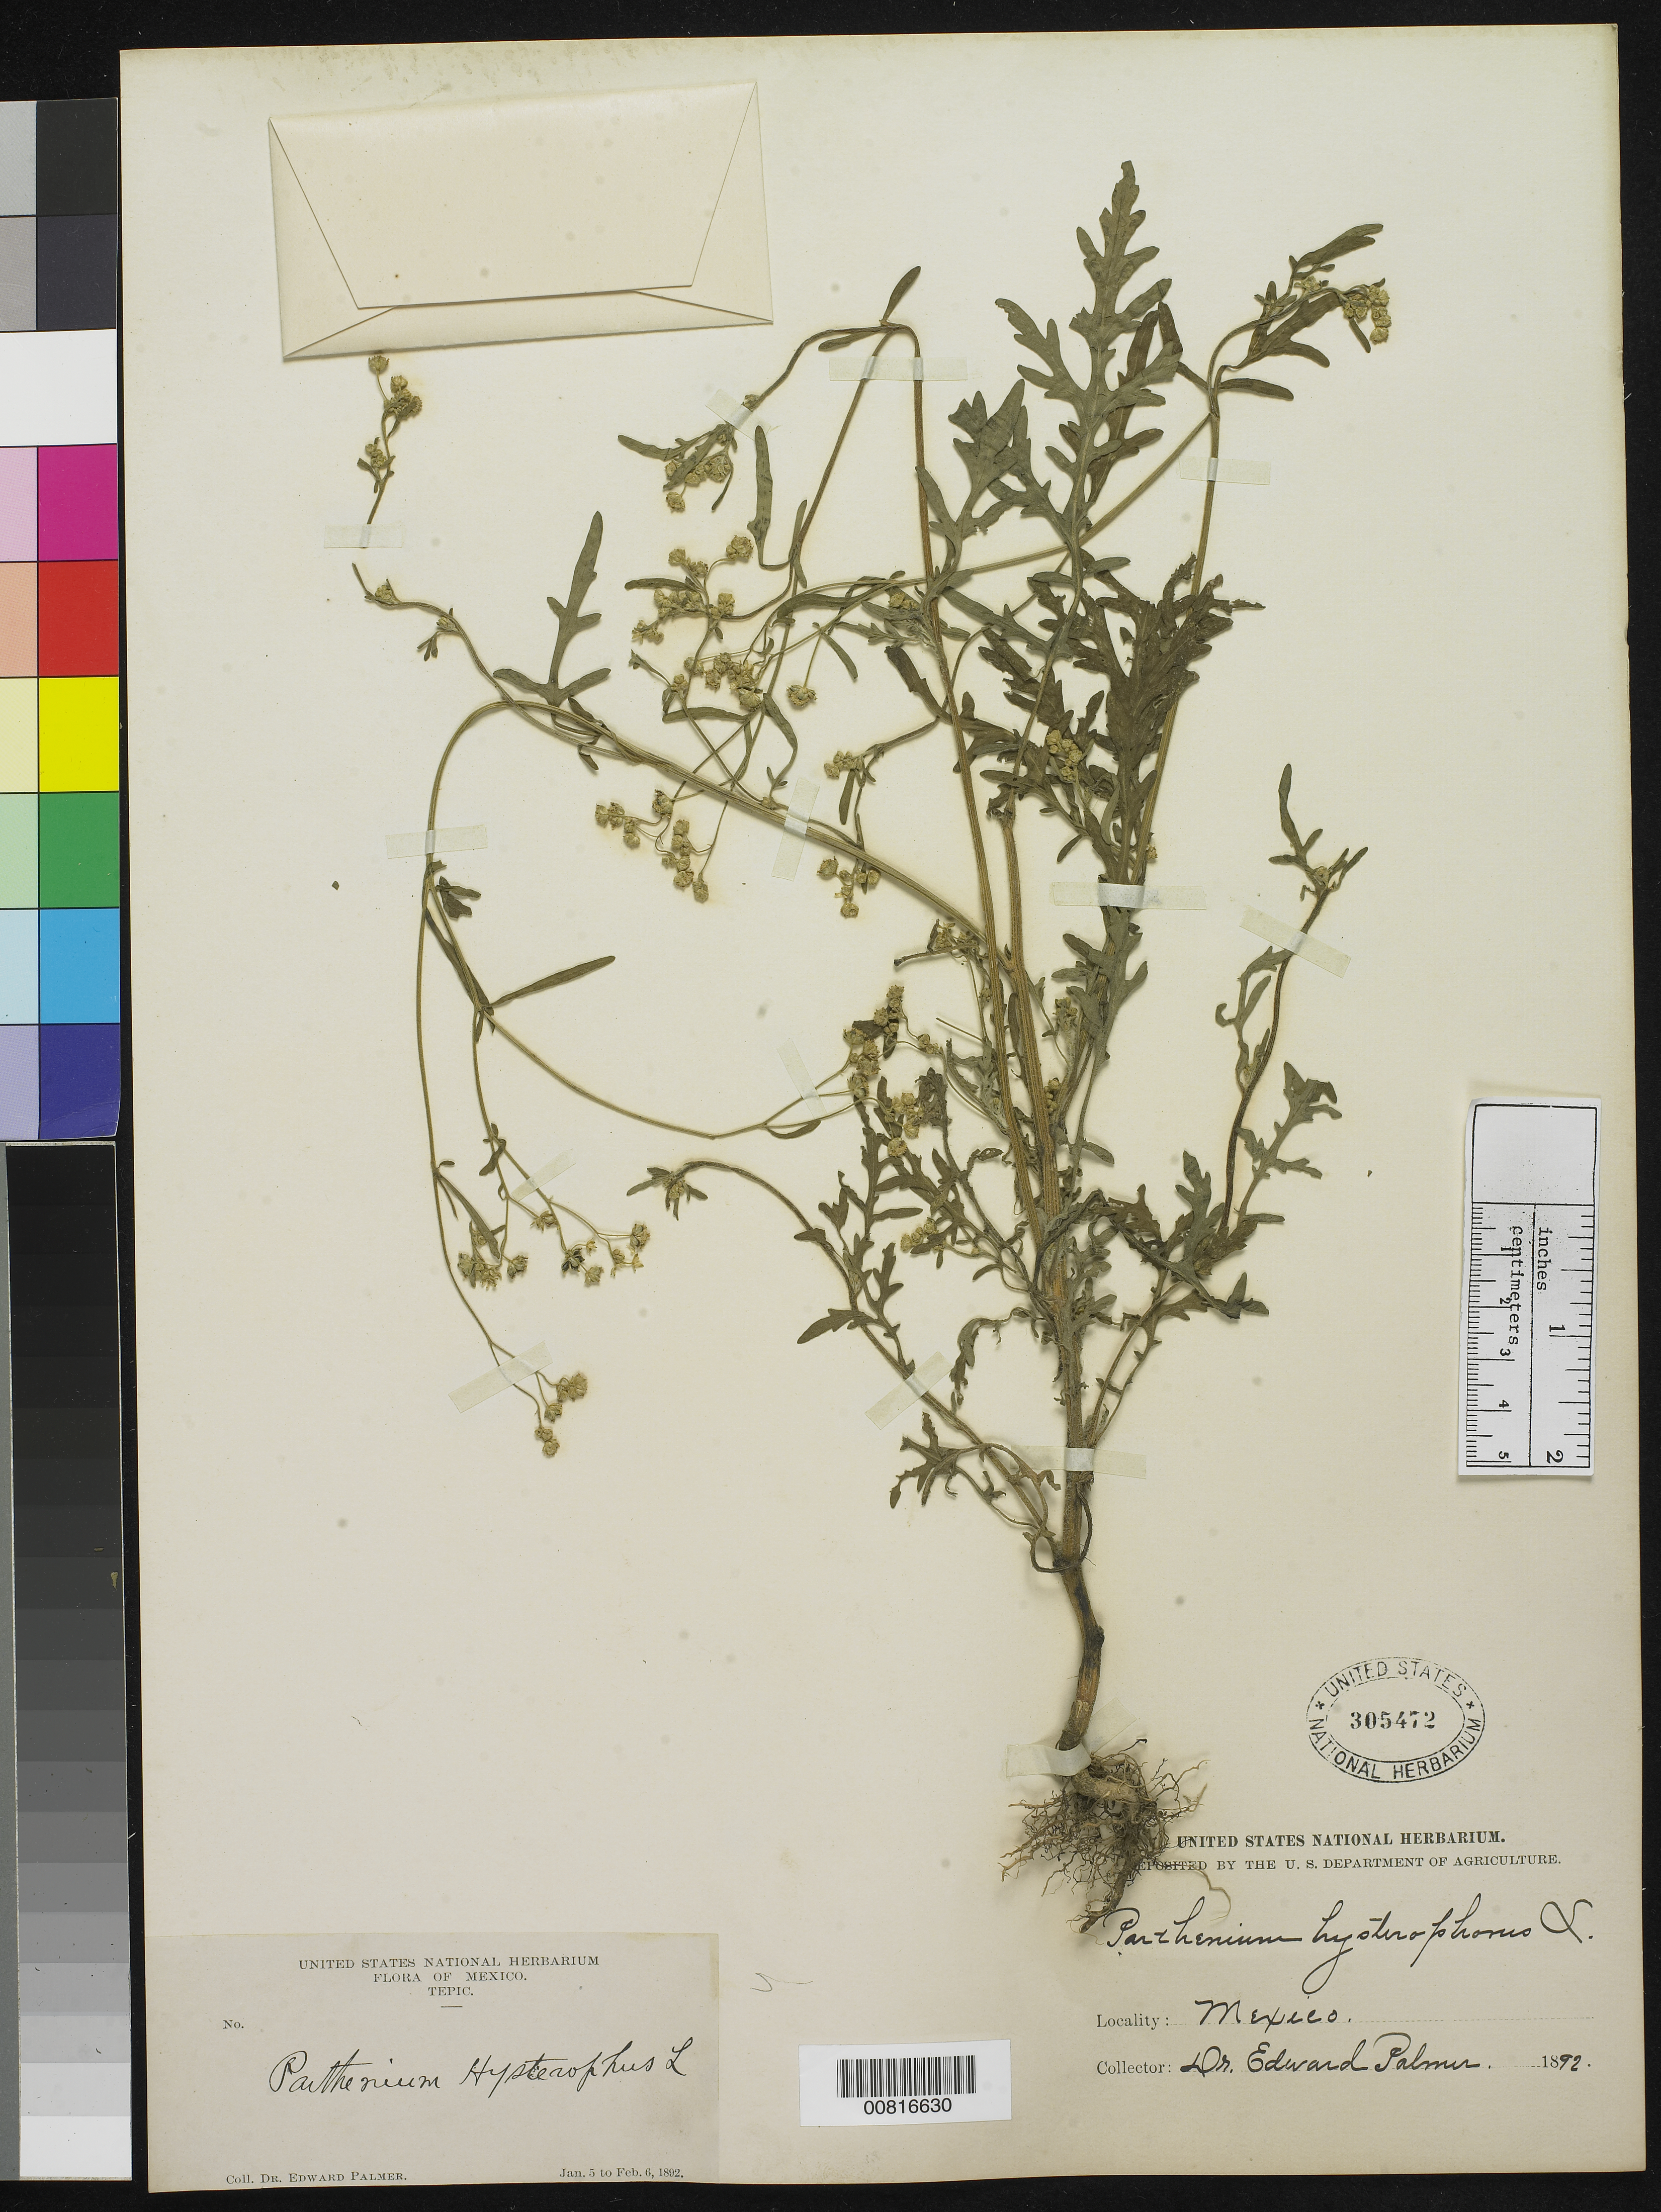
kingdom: Plantae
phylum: Tracheophyta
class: Magnoliopsida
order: Asterales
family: Asteraceae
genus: Parthenium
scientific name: Parthenium hysterophorus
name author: L.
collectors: E. Palmer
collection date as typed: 05 Jan 1892 to 06 Feb 1892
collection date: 1892-01-05/1892-02-06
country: Mexico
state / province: Nayarit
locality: Tepic, Nayarit.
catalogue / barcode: US 305472